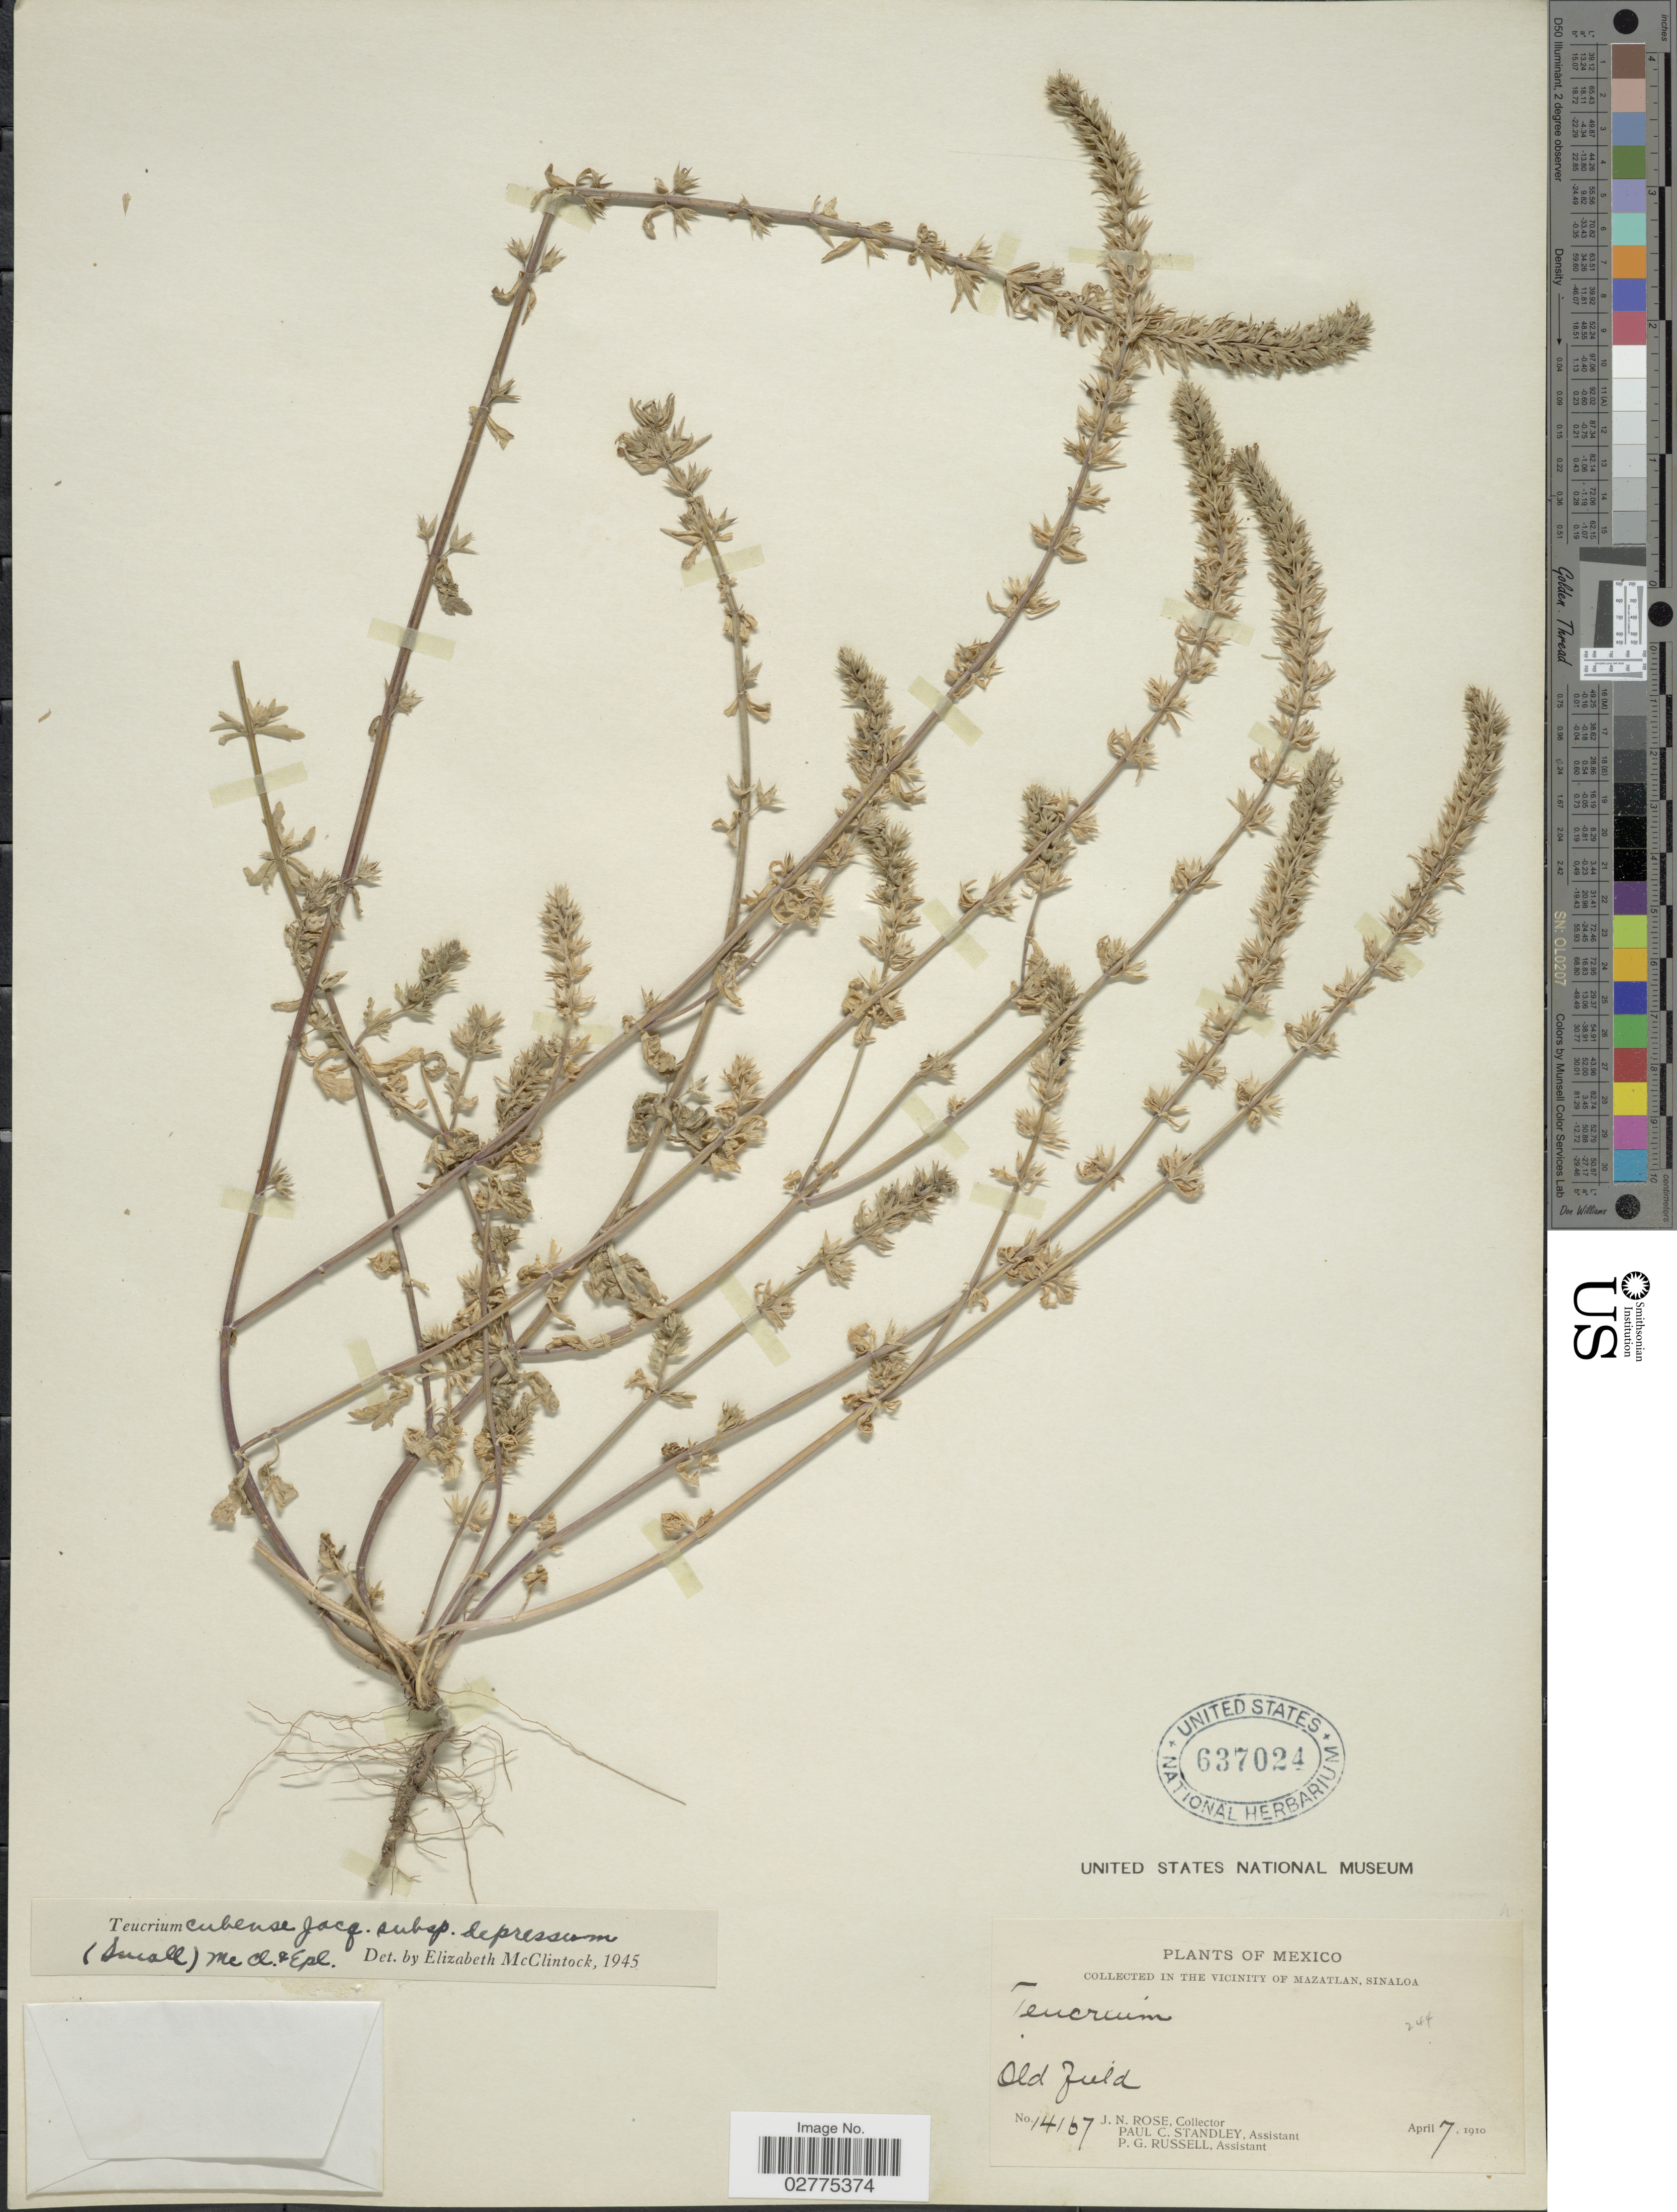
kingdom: Plantae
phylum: Tracheophyta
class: Magnoliopsida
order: Lamiales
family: Lamiaceae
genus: Teucrium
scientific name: Teucrium cubense subsp. depressum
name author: (Small) E. M. McClint. & Epling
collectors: J. N. Rose, P. C. Standley & P. G. Russell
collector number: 14167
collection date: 1910-04-07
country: Mexico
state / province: Sinaloa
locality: In The Vicinity of Mazatlan, Sinaloa.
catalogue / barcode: US 637024